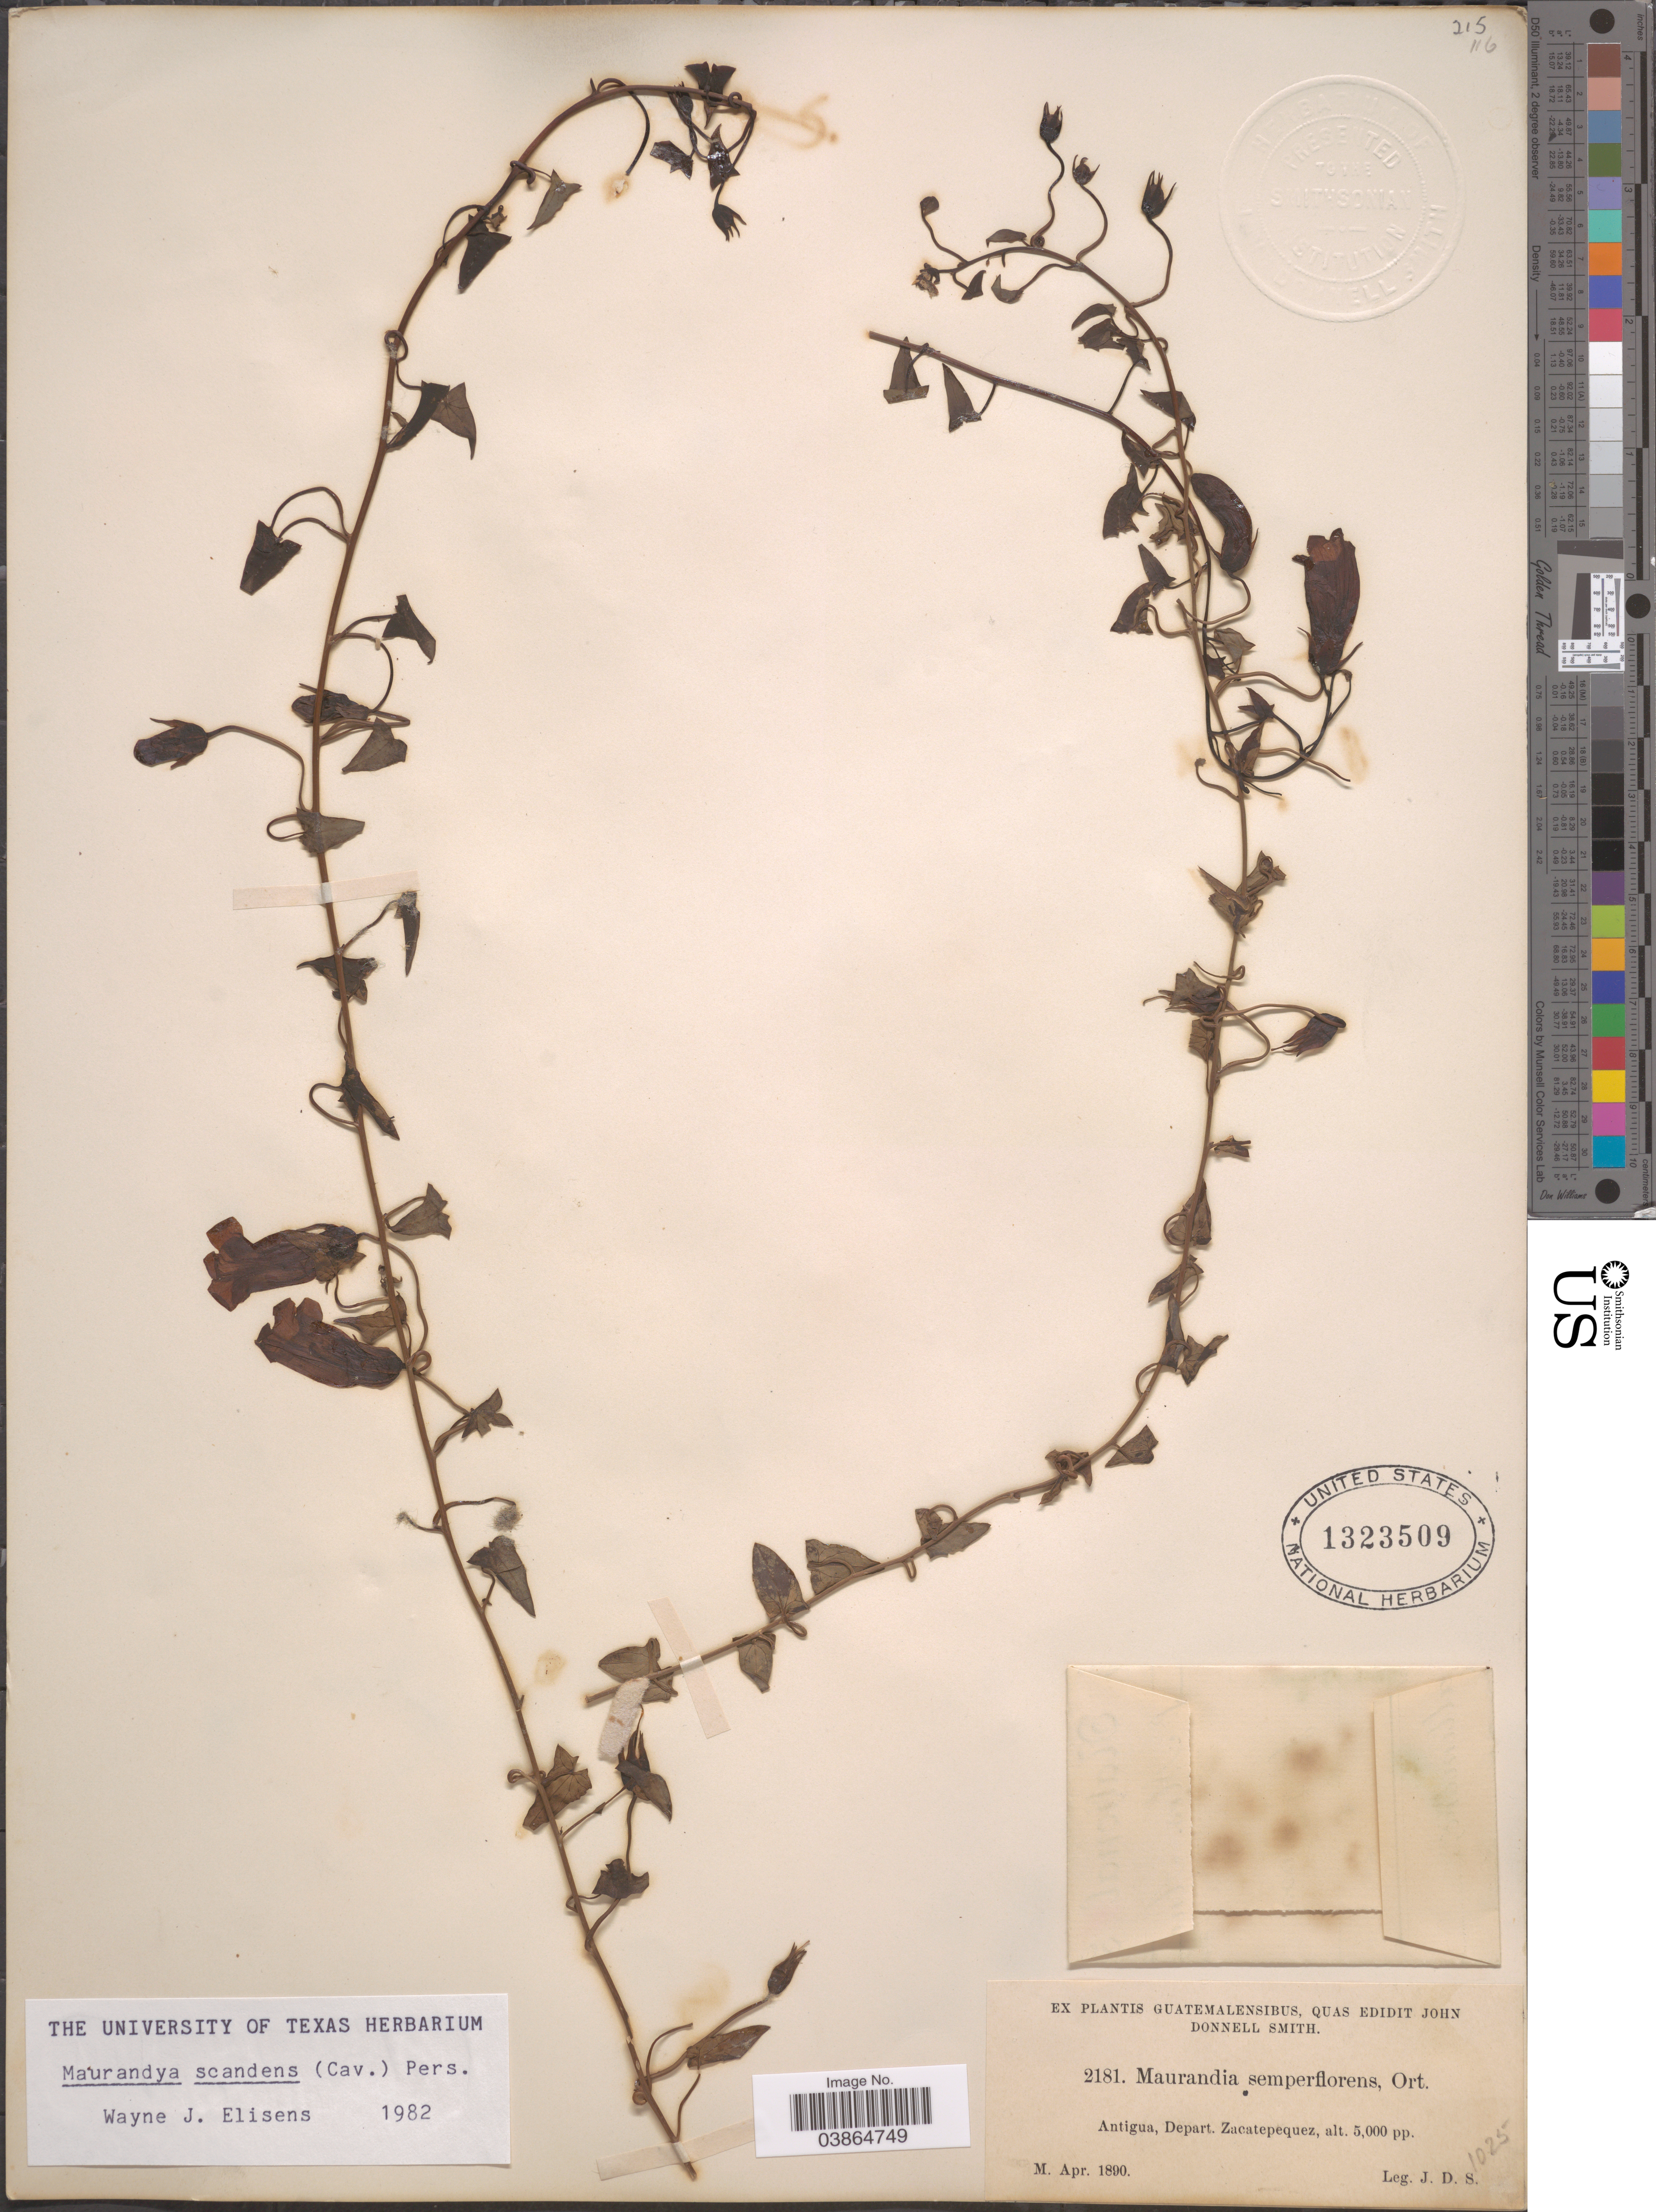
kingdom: Plantae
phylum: Tracheophyta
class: Magnoliopsida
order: Lamiales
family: Plantaginaceae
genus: Maurandya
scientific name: Maurandya scandens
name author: (Cav.) Pers.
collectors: J. Donnell Smith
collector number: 2181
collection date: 1890-04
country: Guatemala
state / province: Sacatepequez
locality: Antigua, Depart. Zacatepequez.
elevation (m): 1524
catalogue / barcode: US 1323509